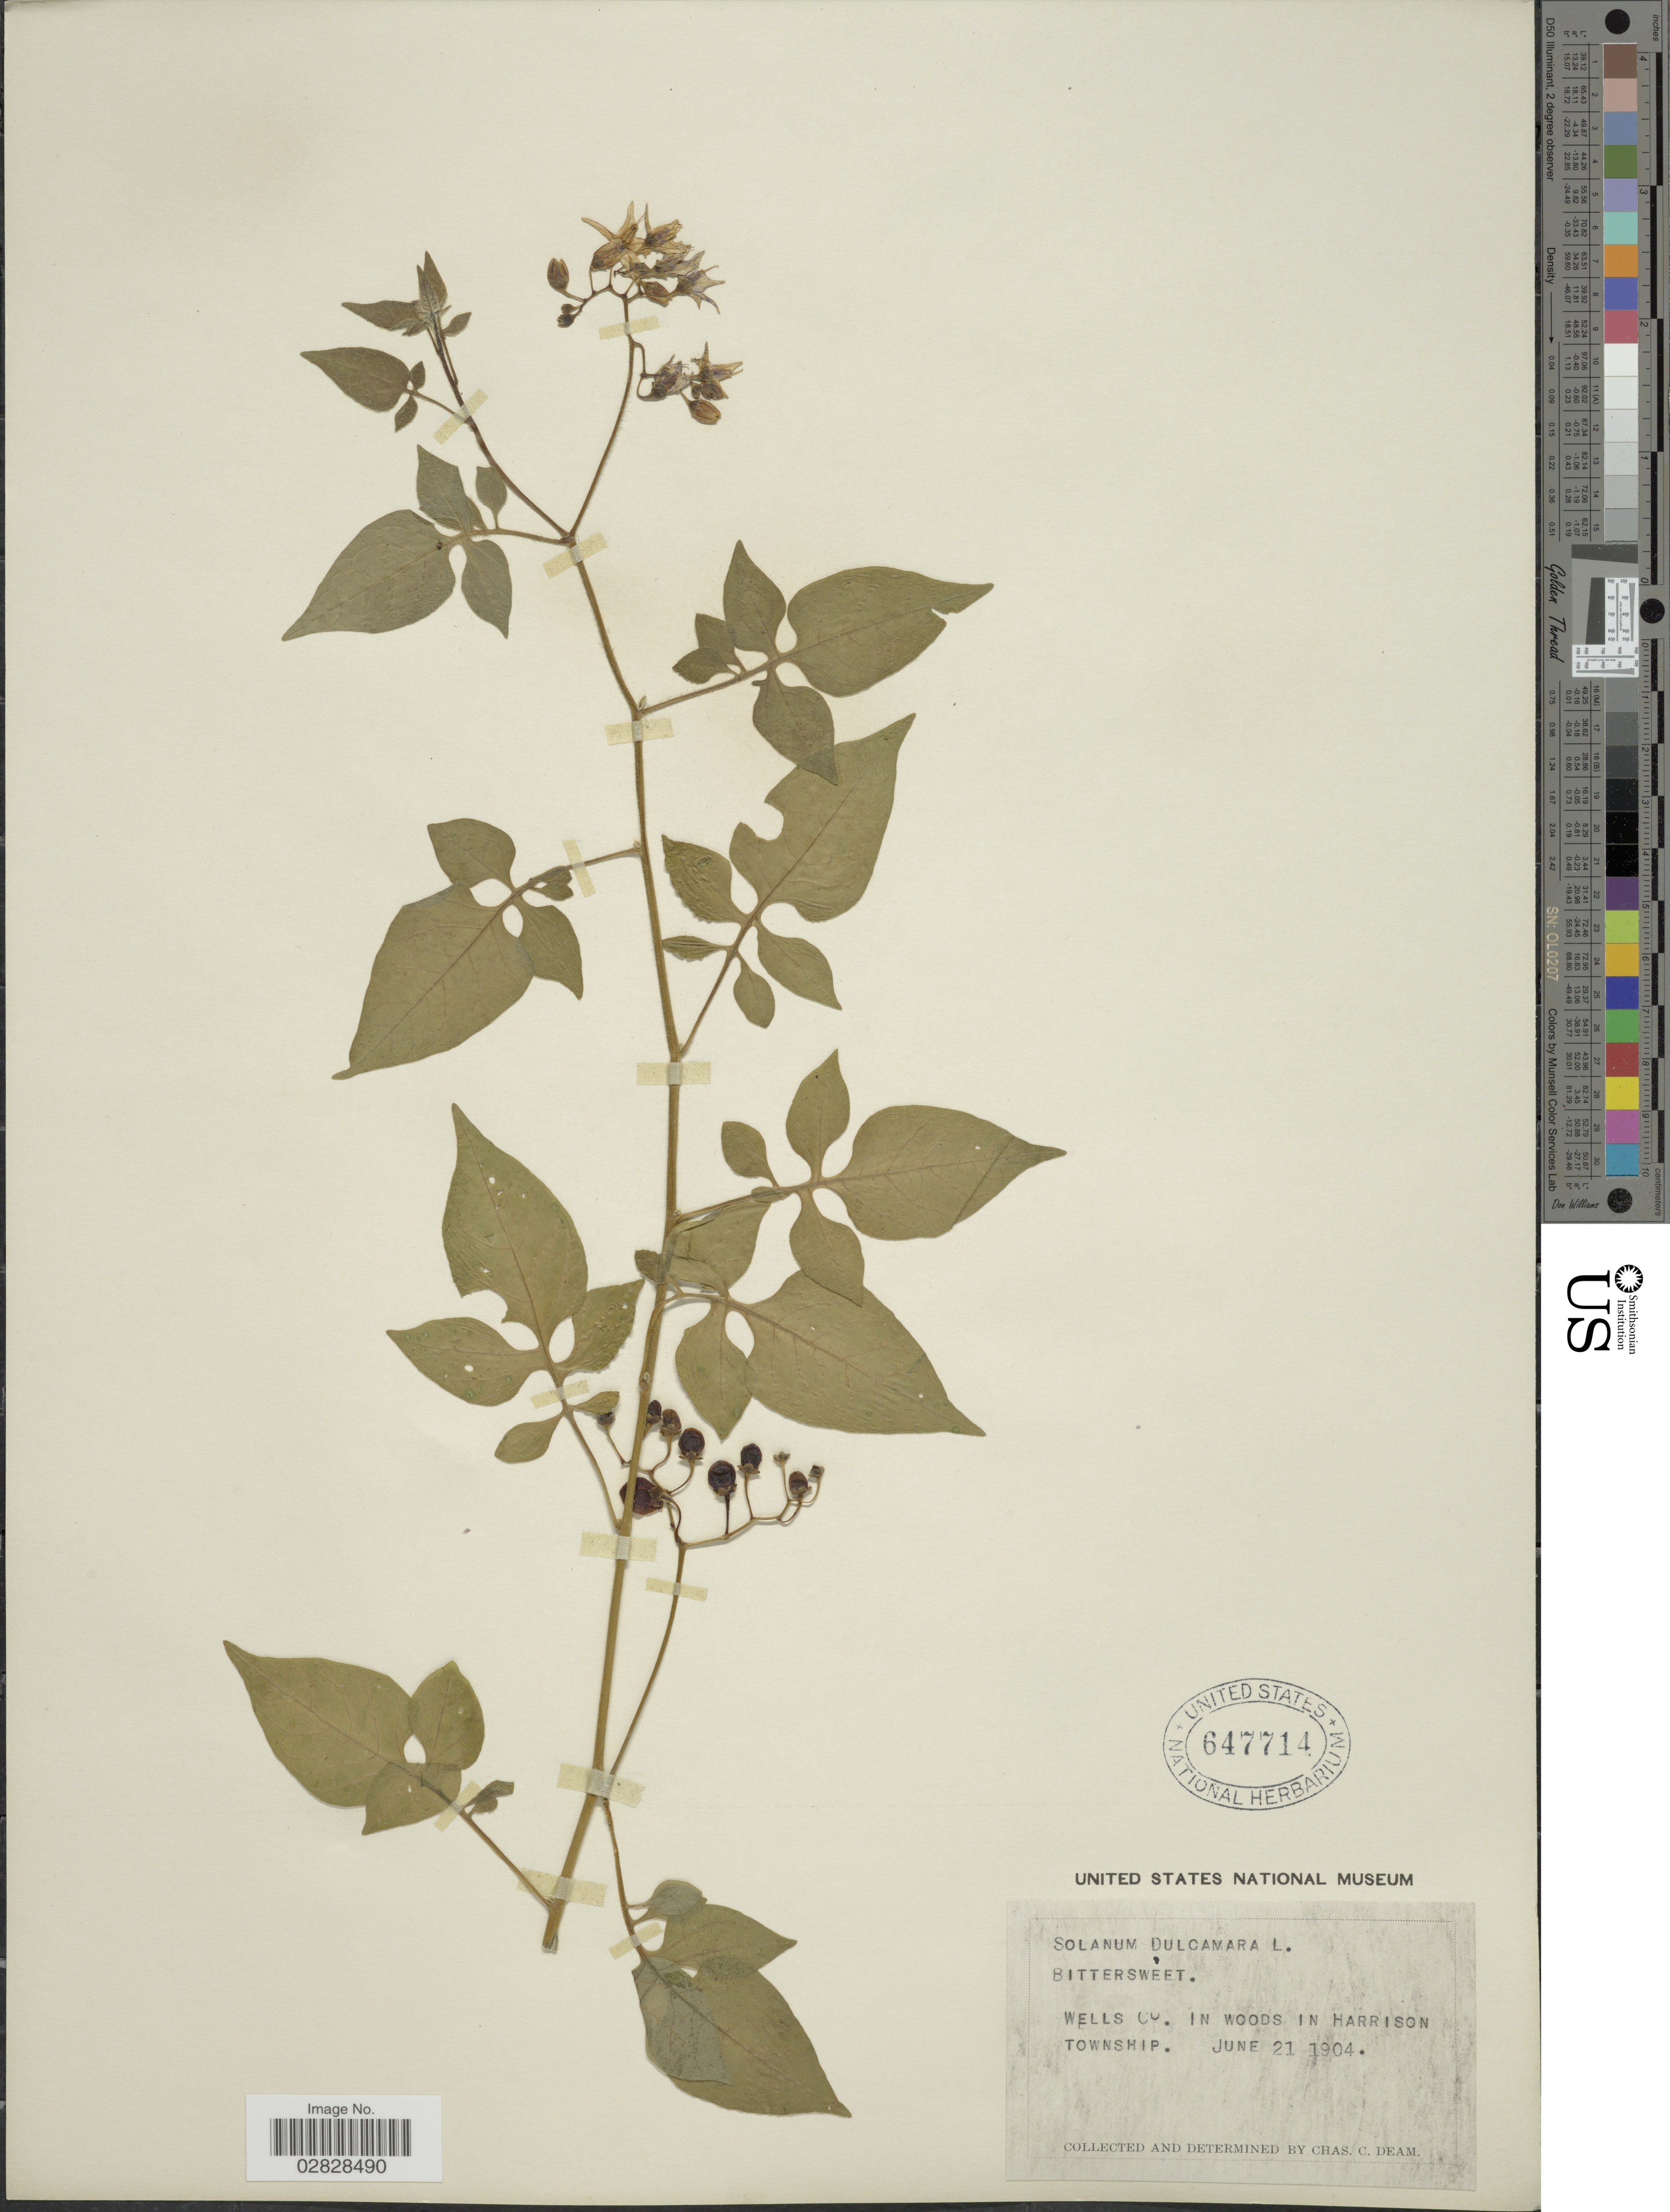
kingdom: Plantae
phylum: Tracheophyta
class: Magnoliopsida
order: Solanales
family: Solanaceae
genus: Solanum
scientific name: Solanum dulcamara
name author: L.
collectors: C. C. Deam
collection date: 1904-06-21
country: United States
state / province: Indiana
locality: Wells Co. In woods in Harrison Township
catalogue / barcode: US 647714